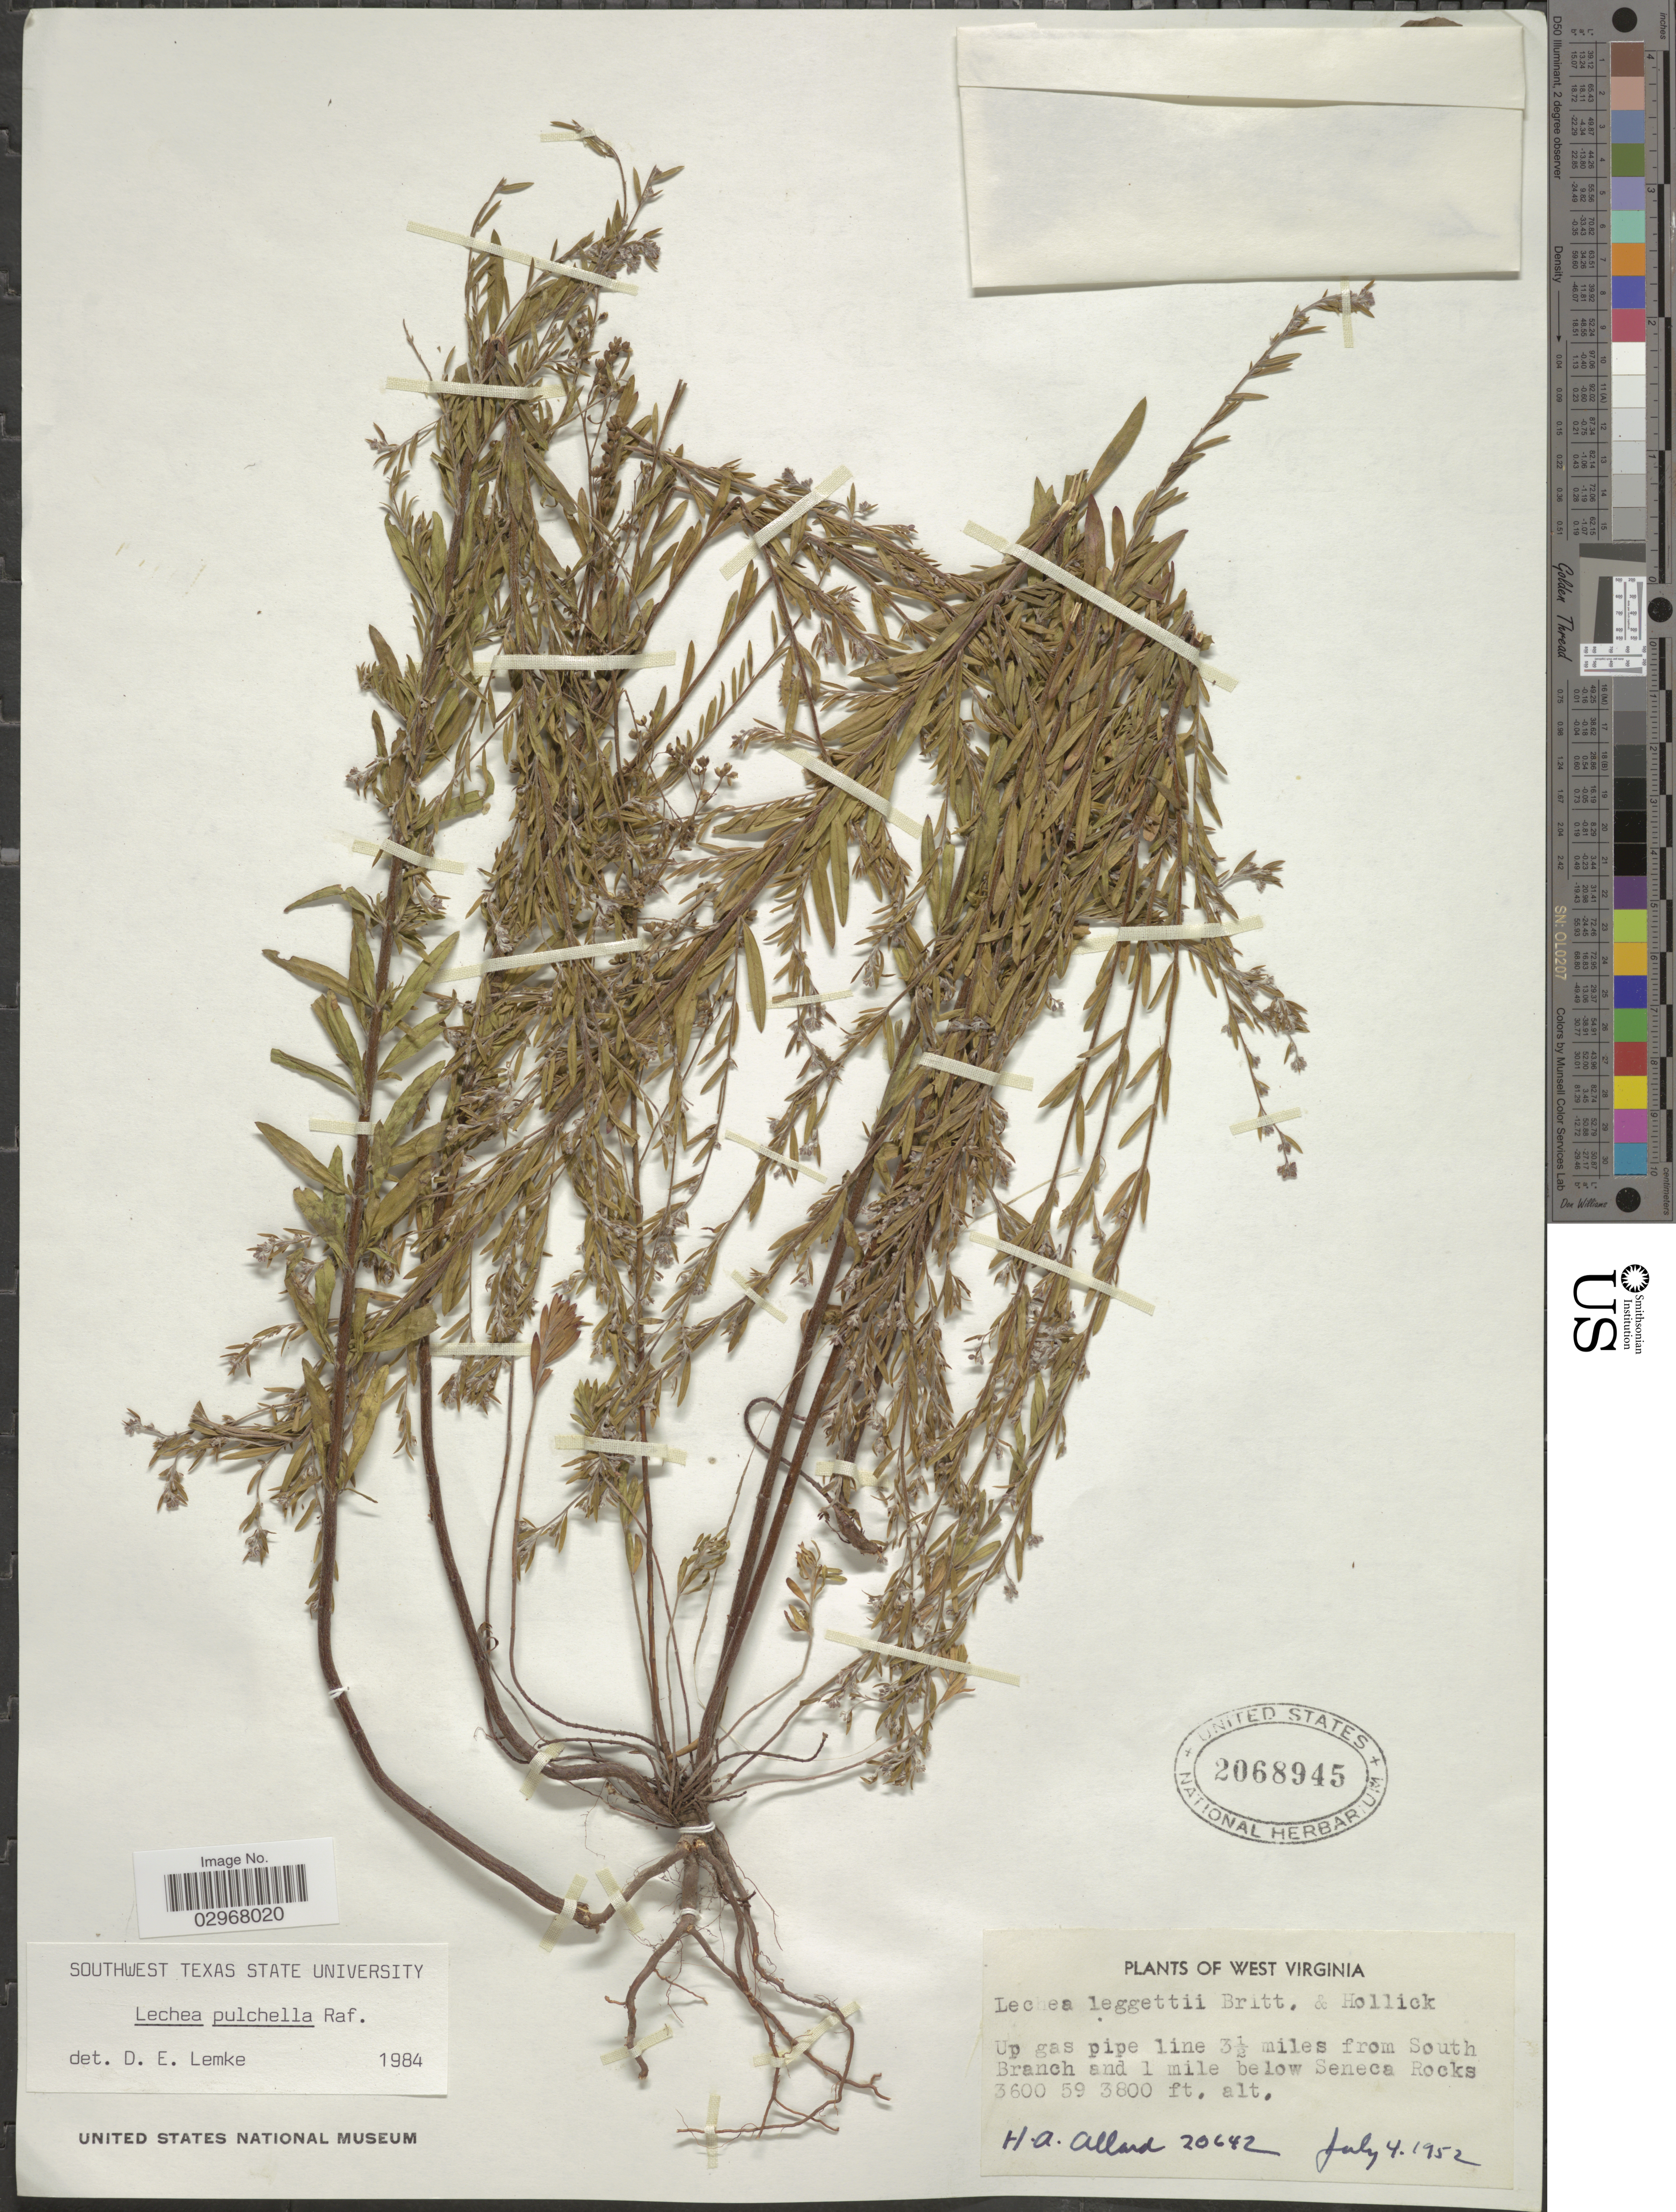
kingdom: Plantae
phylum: Tracheophyta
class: Magnoliopsida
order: Malvales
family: Cistaceae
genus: Lechea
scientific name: Lechea pulchella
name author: Raf.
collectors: H. A. Allard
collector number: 20642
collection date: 1952-07-04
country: United States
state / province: West Virginia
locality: Up gas pipe line 3½ miles from South Branch and 1 mile below Seneca Rocks.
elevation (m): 1097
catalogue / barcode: US 2068945